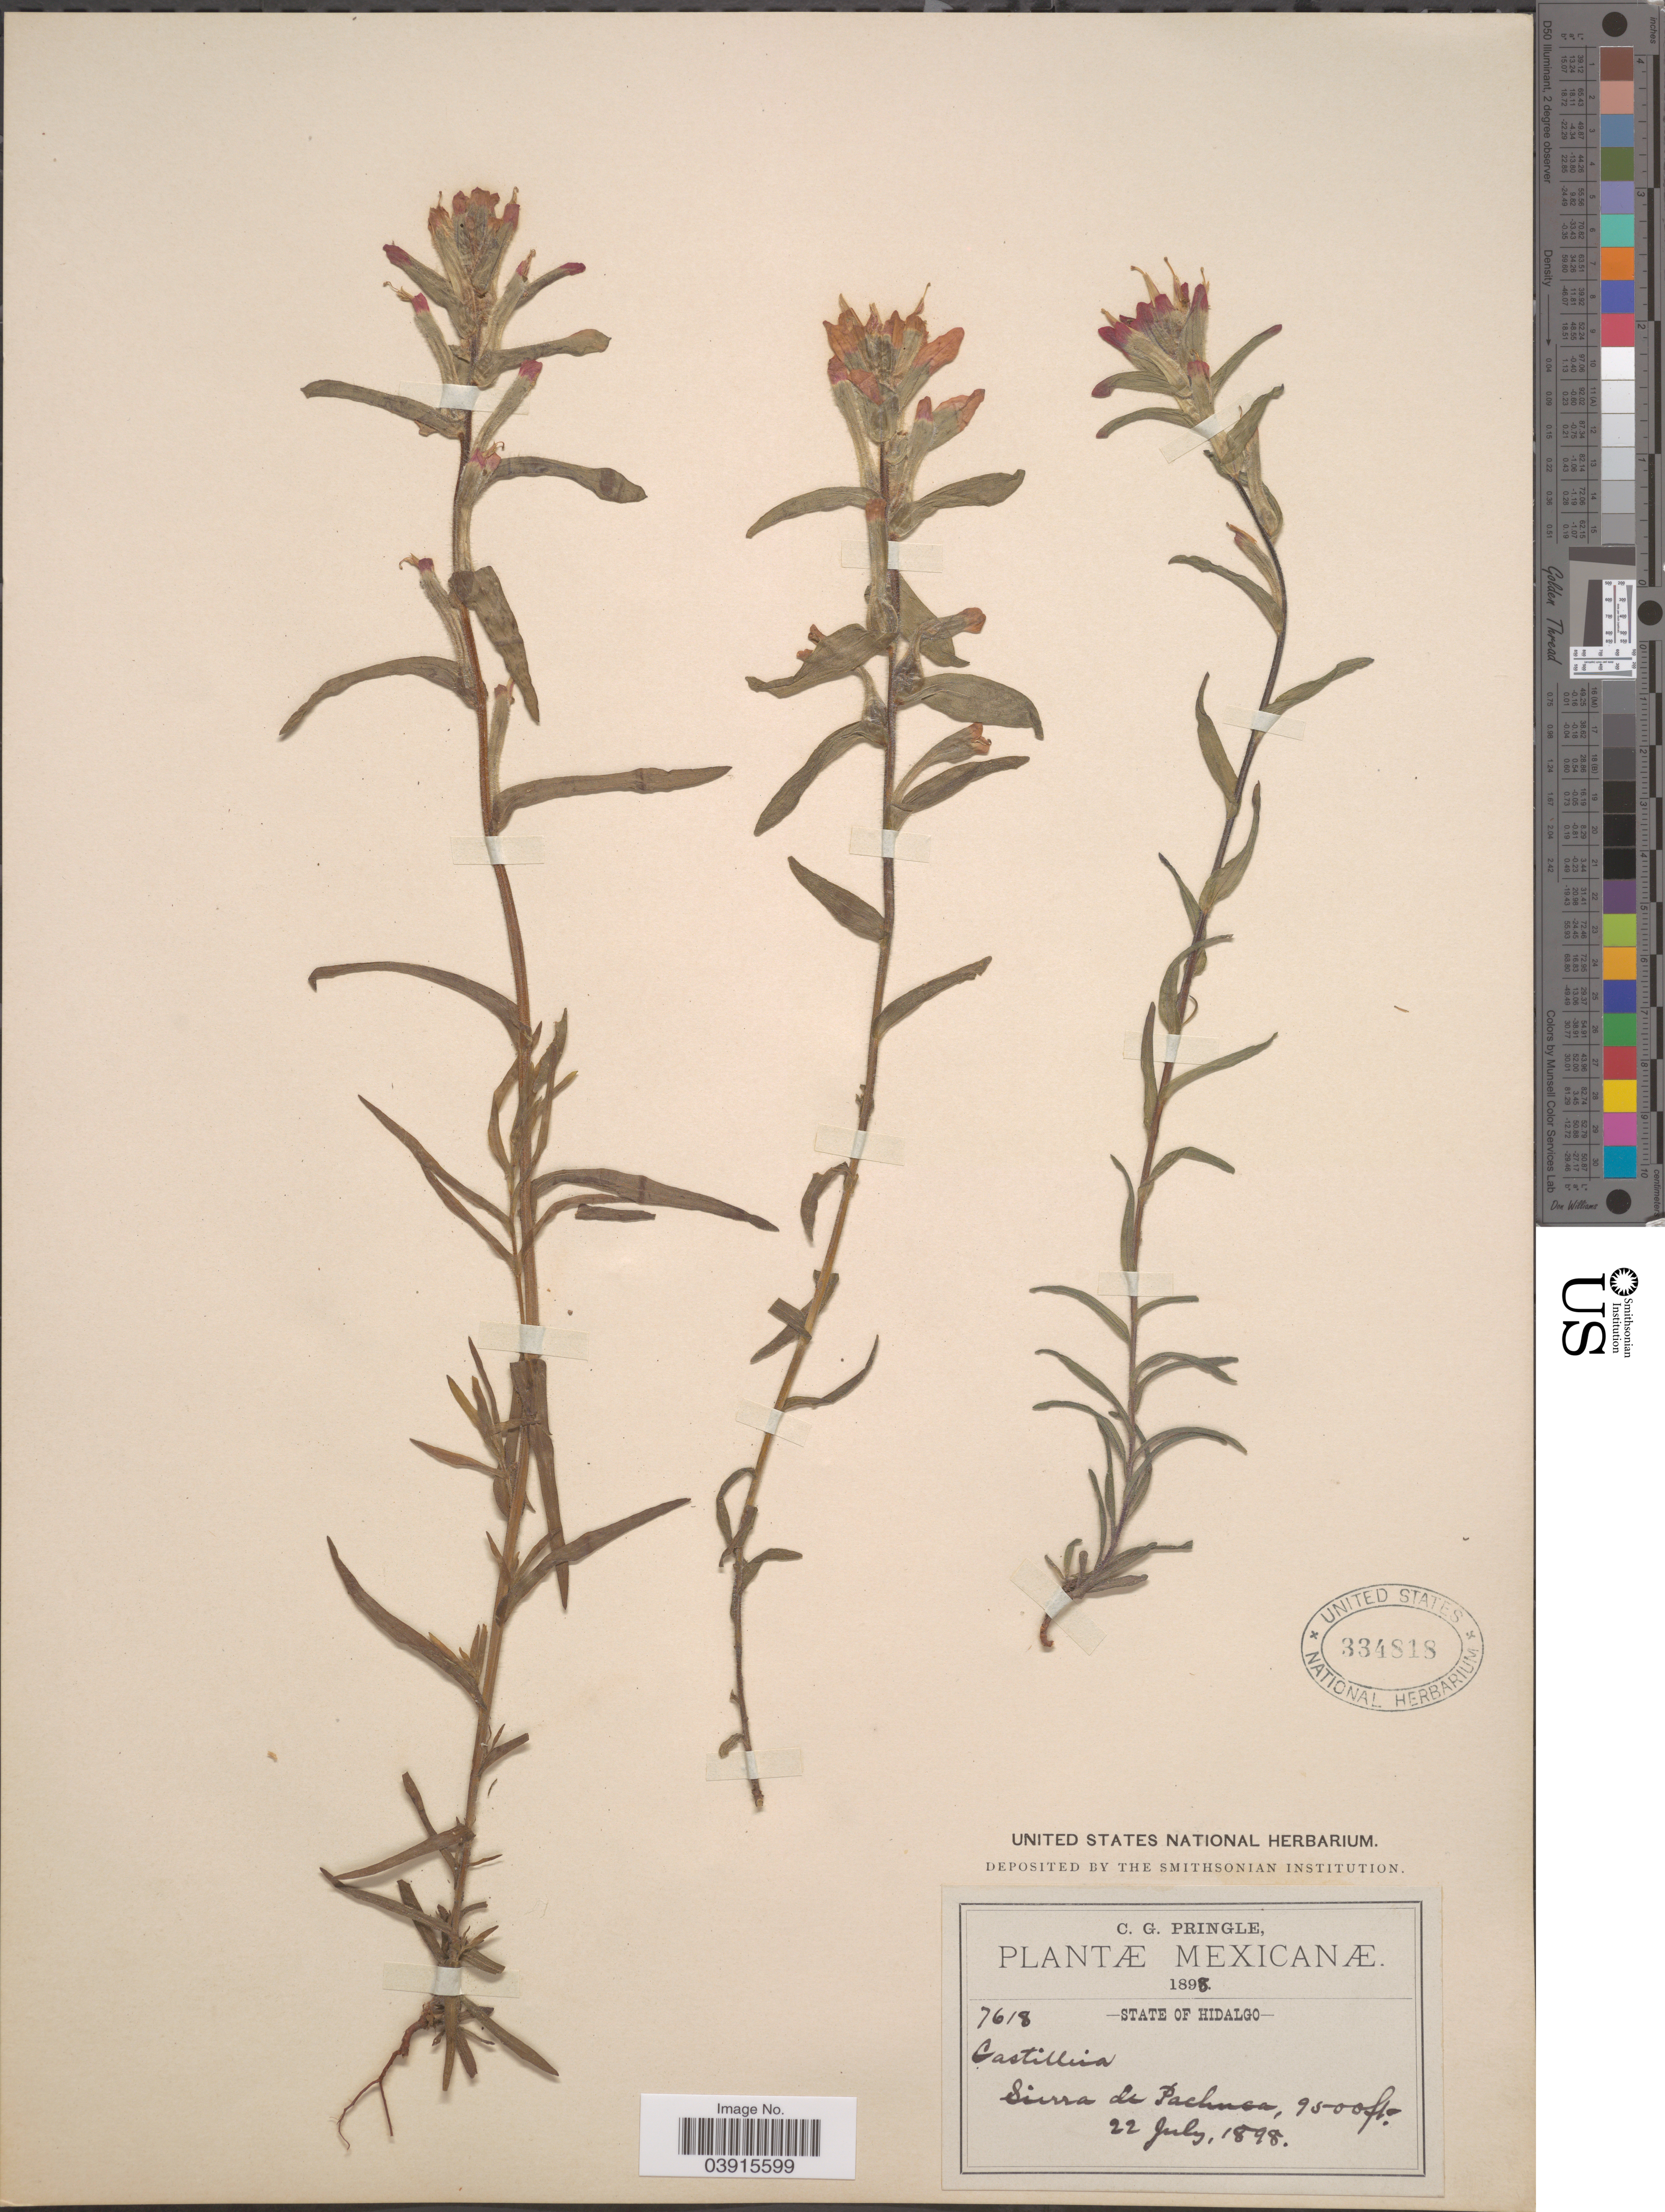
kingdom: Plantae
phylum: Tracheophyta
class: Magnoliopsida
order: Lamiales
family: Orobanchaceae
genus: Castilleja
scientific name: Castilleja scorzonerifolia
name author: Kunth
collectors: C. G. Pringle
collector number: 7618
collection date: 1898-07-22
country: Mexico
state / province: Hidalgo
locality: Sierra de Pachuca.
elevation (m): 2896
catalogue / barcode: US 334818